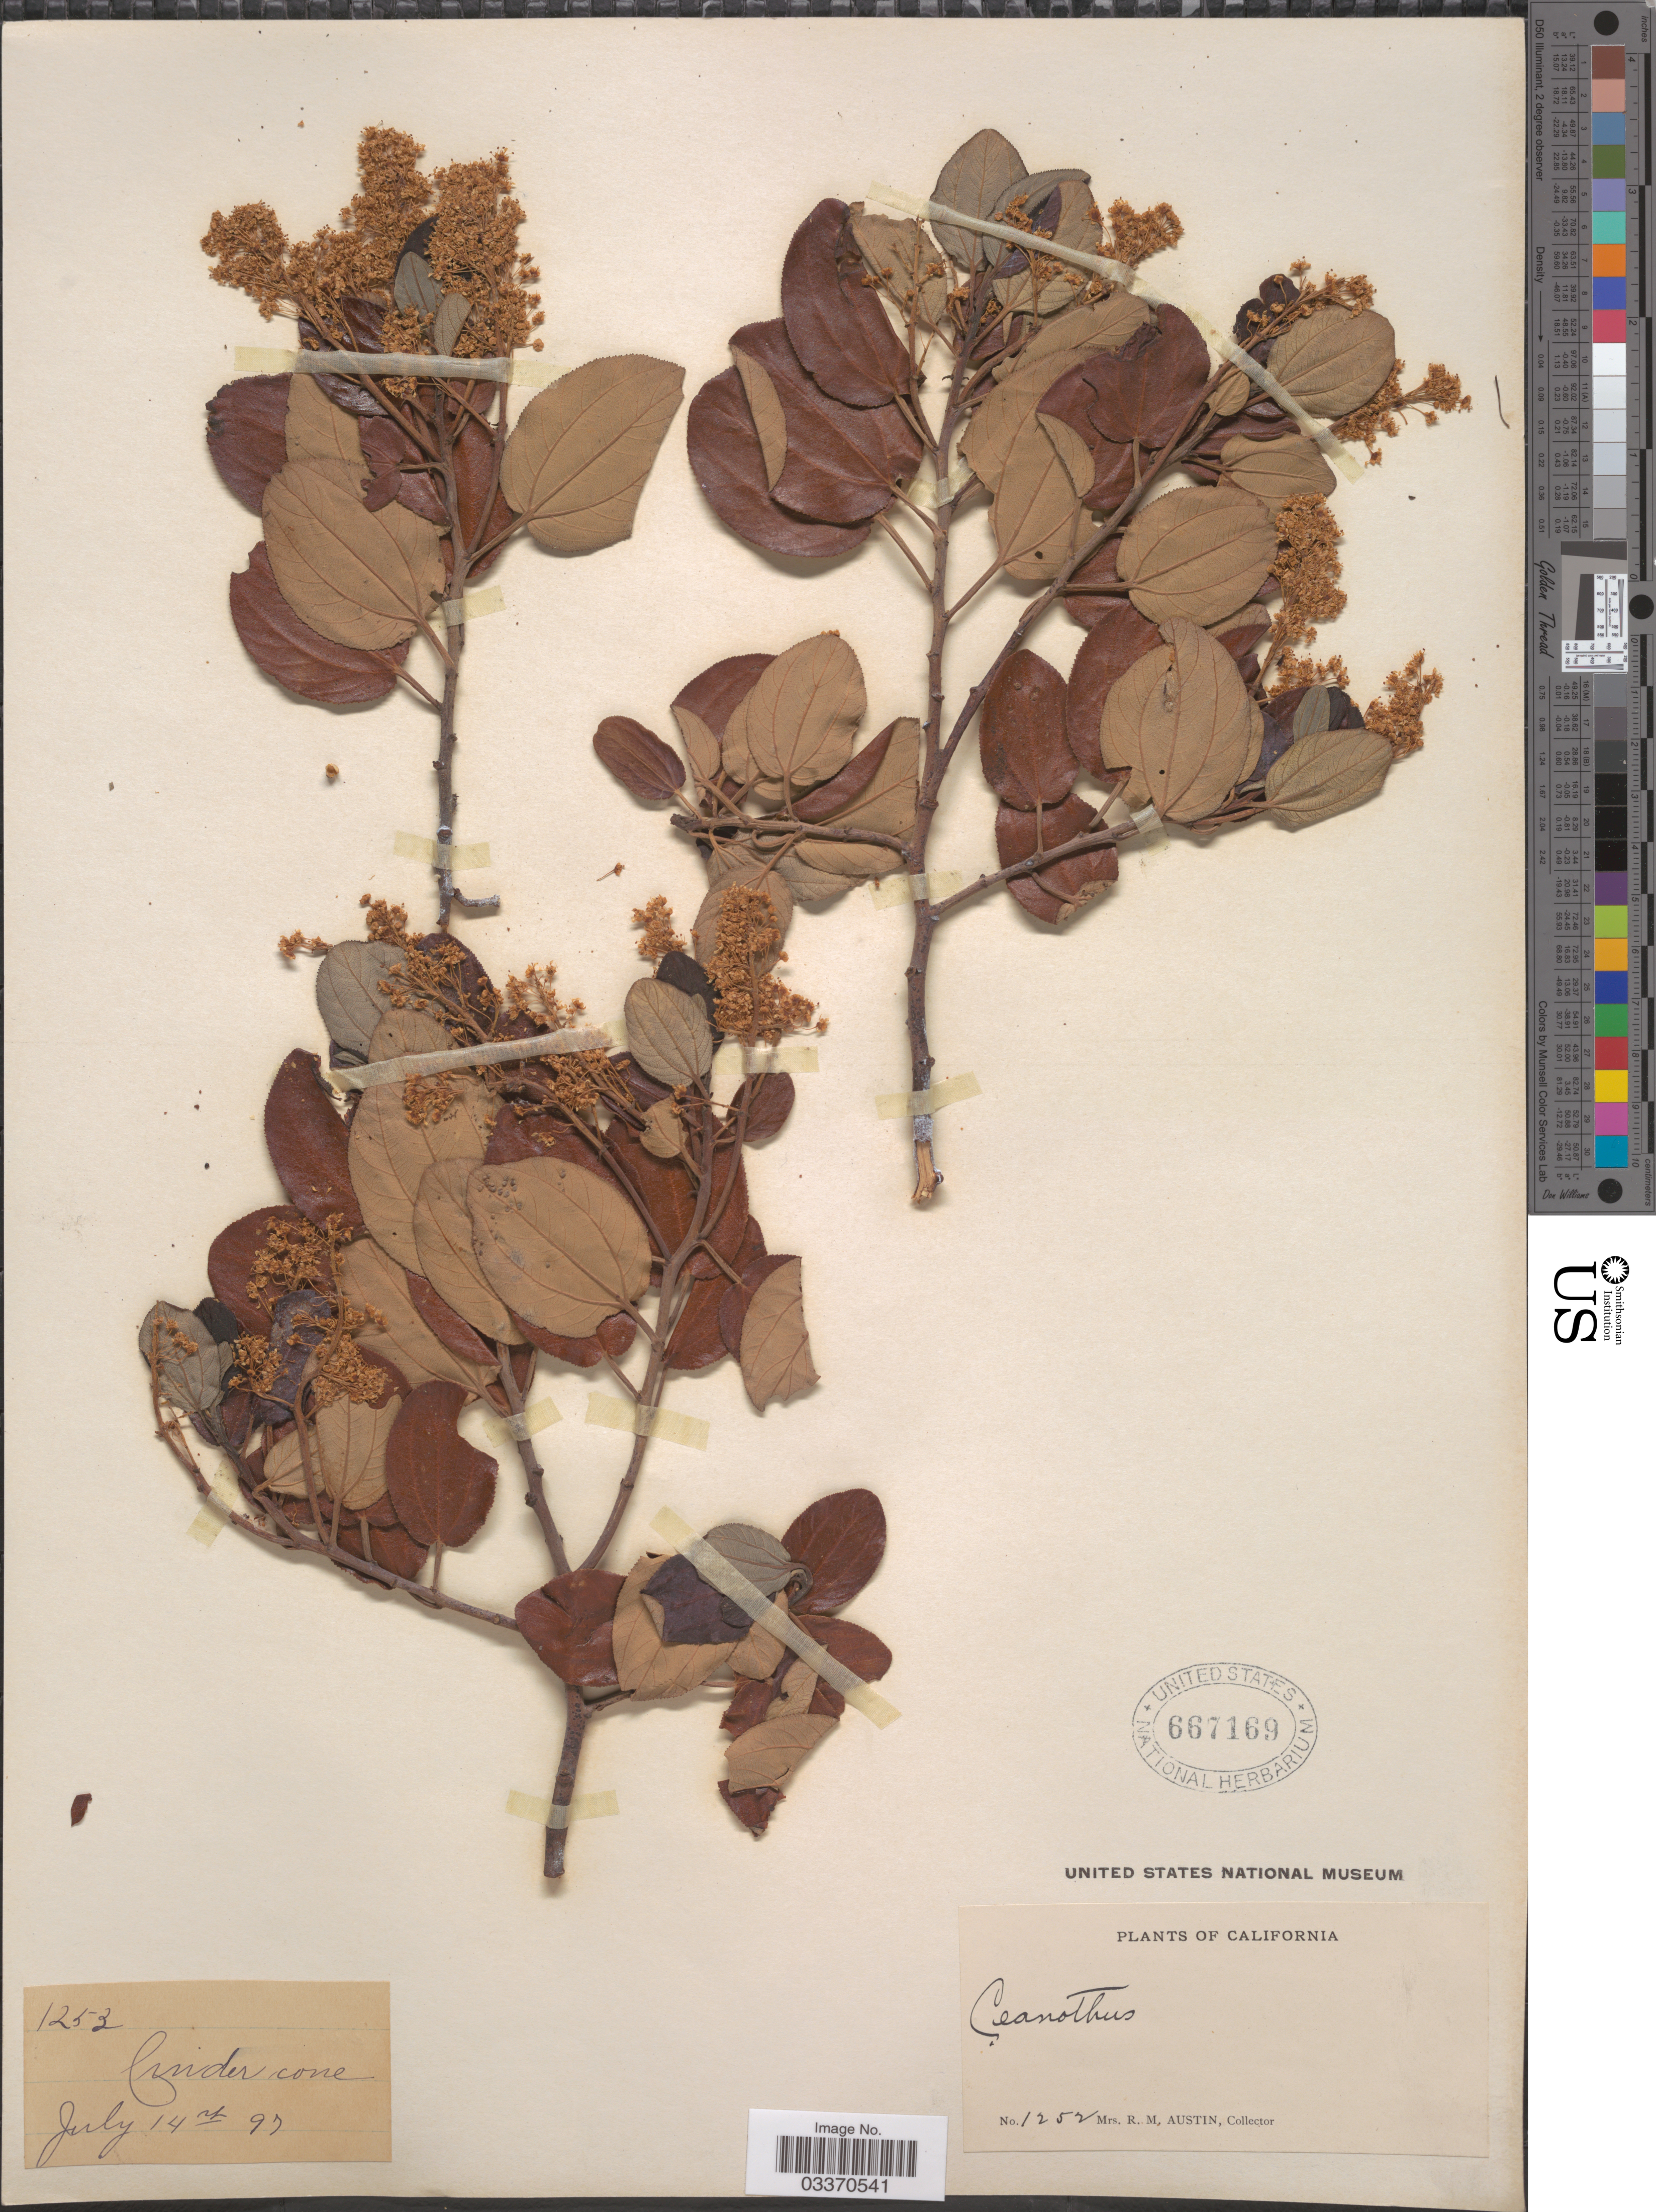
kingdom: Plantae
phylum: Tracheophyta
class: Magnoliopsida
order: Rosales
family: Rhamnaceae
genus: Ceanothus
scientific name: Ceanothus velutinus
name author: Douglas ex Hook.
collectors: R. Austin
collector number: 1253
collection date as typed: Transcribed d/m/y: 14/7/98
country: United States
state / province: California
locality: Cinder cone.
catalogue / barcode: US 667169